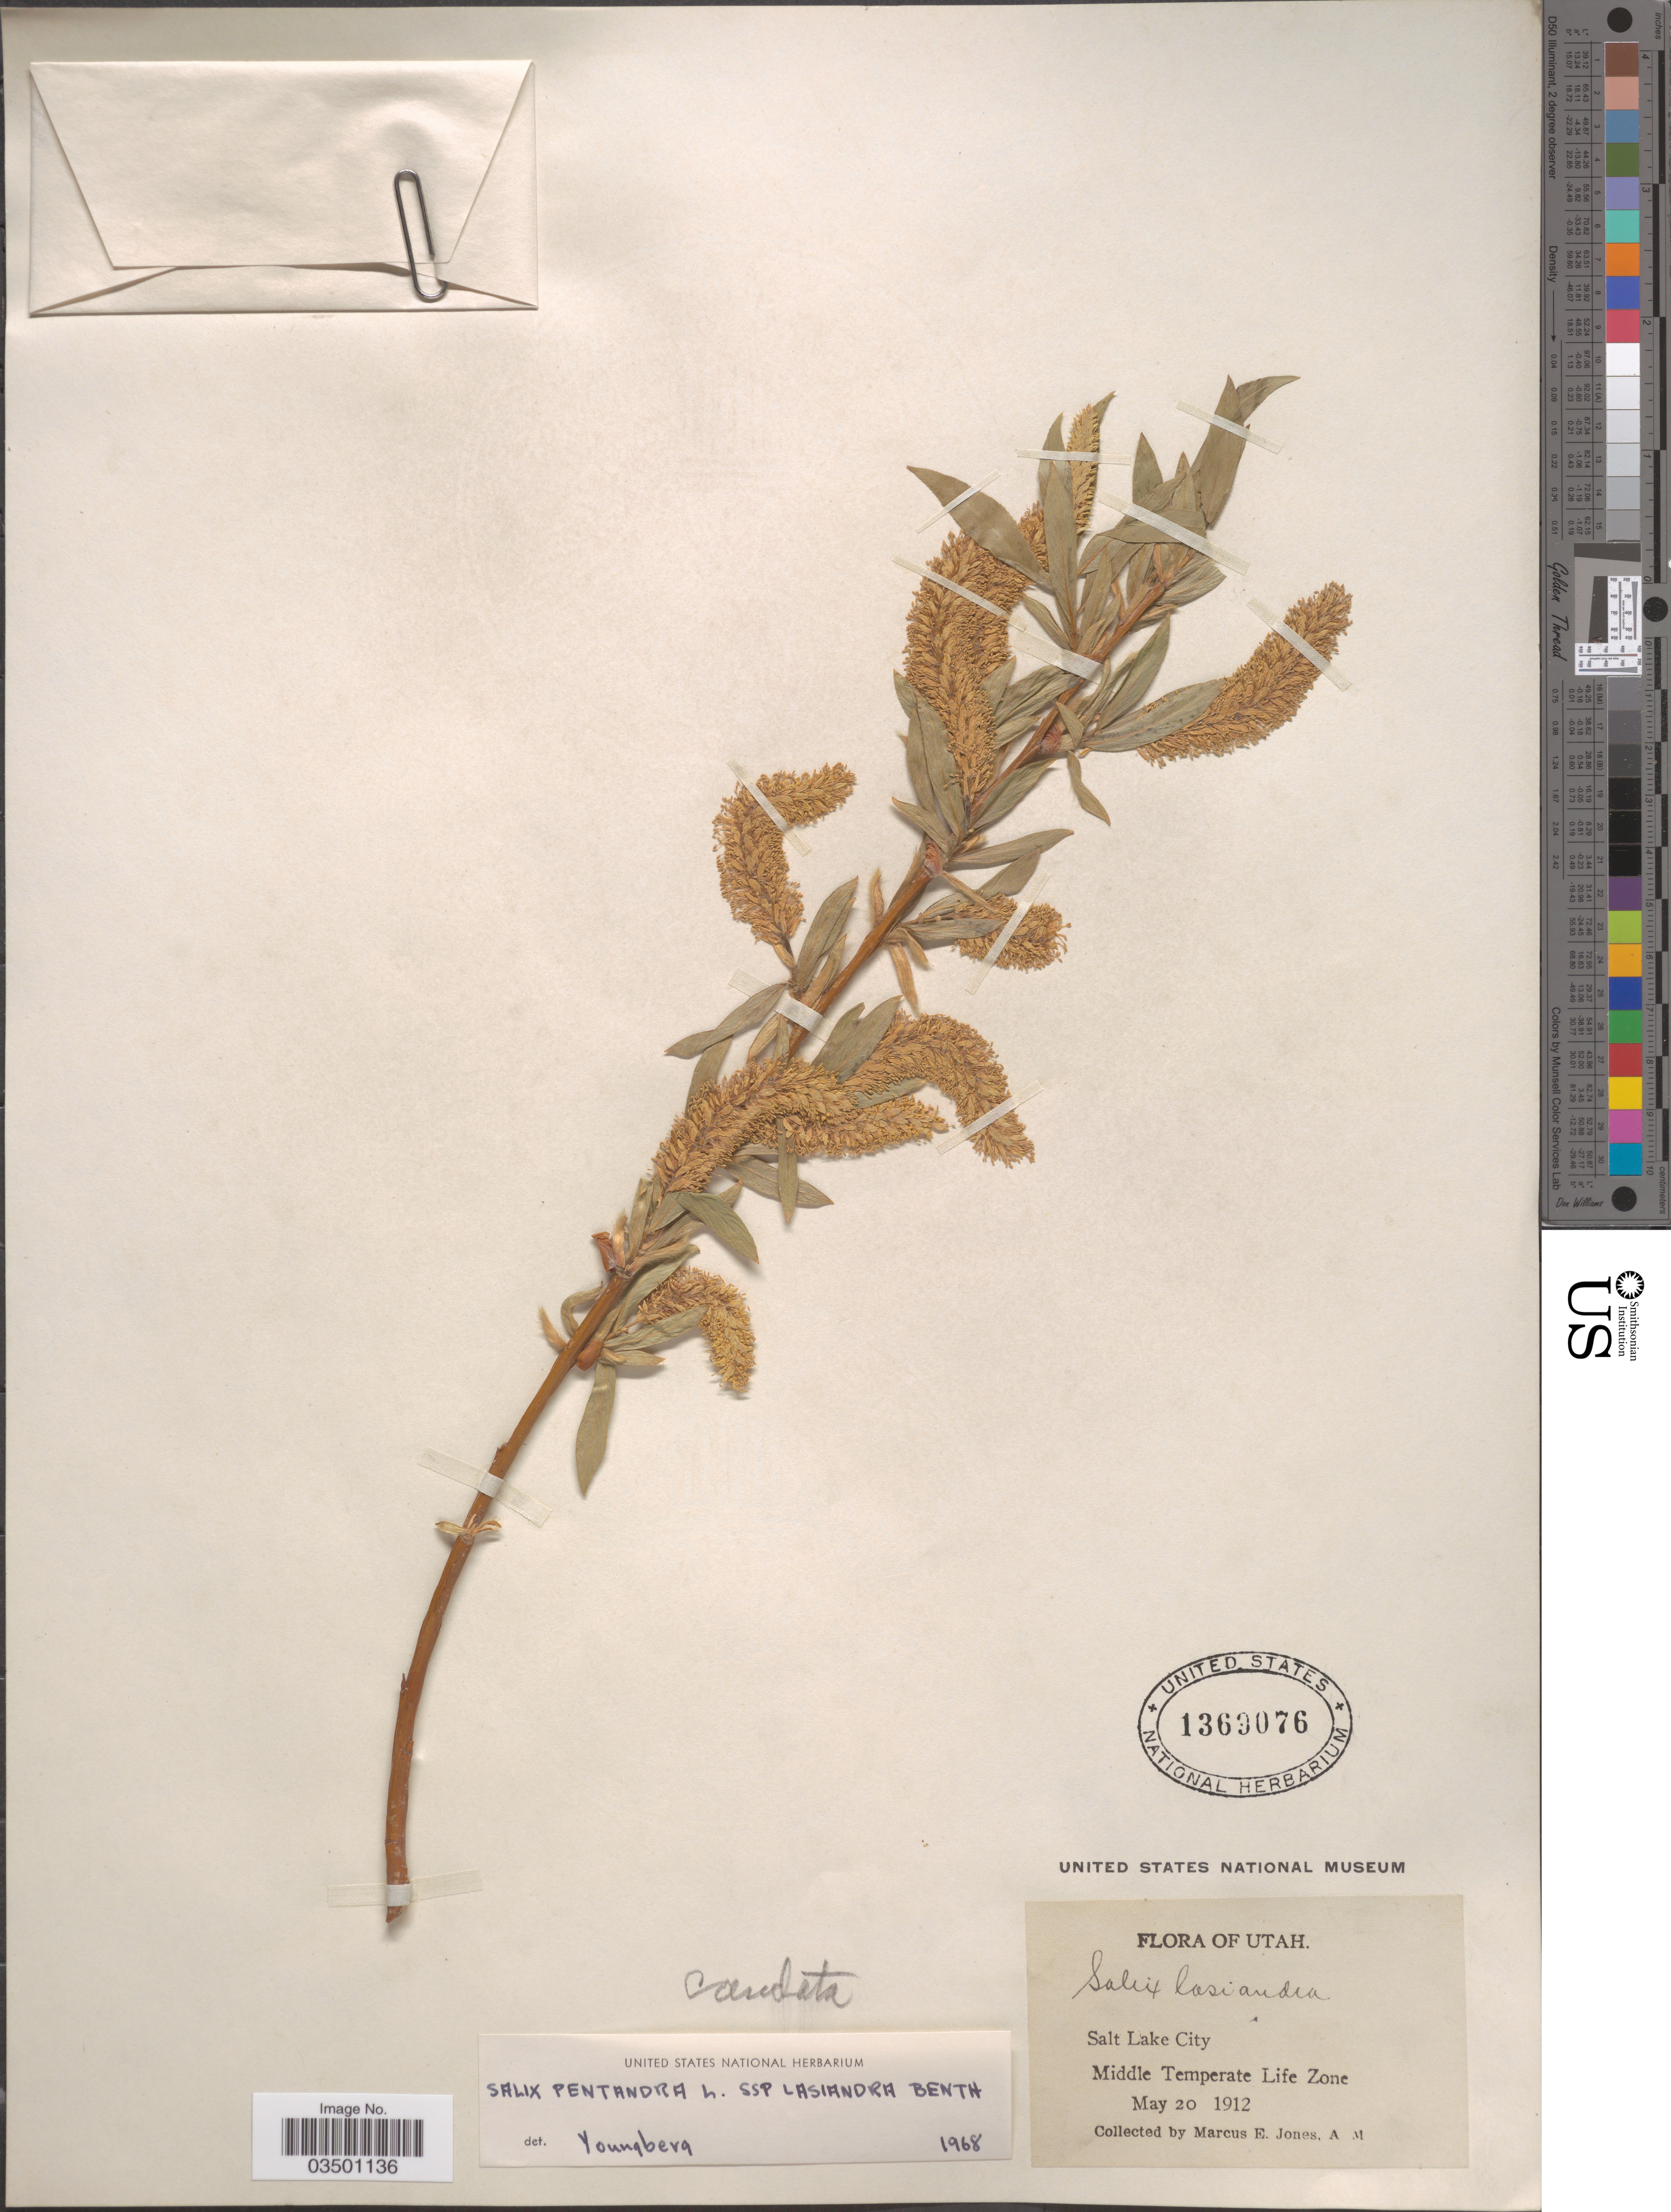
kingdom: Plantae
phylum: Tracheophyta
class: Magnoliopsida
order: Malpighiales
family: Salicaceae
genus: Salix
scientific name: Salix lasiandra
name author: Benth.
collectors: M. E. Jones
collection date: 1912-05-20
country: United States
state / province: Utah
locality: Salt Lake City. Middle Temperate Life Zone.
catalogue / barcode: US 1369076